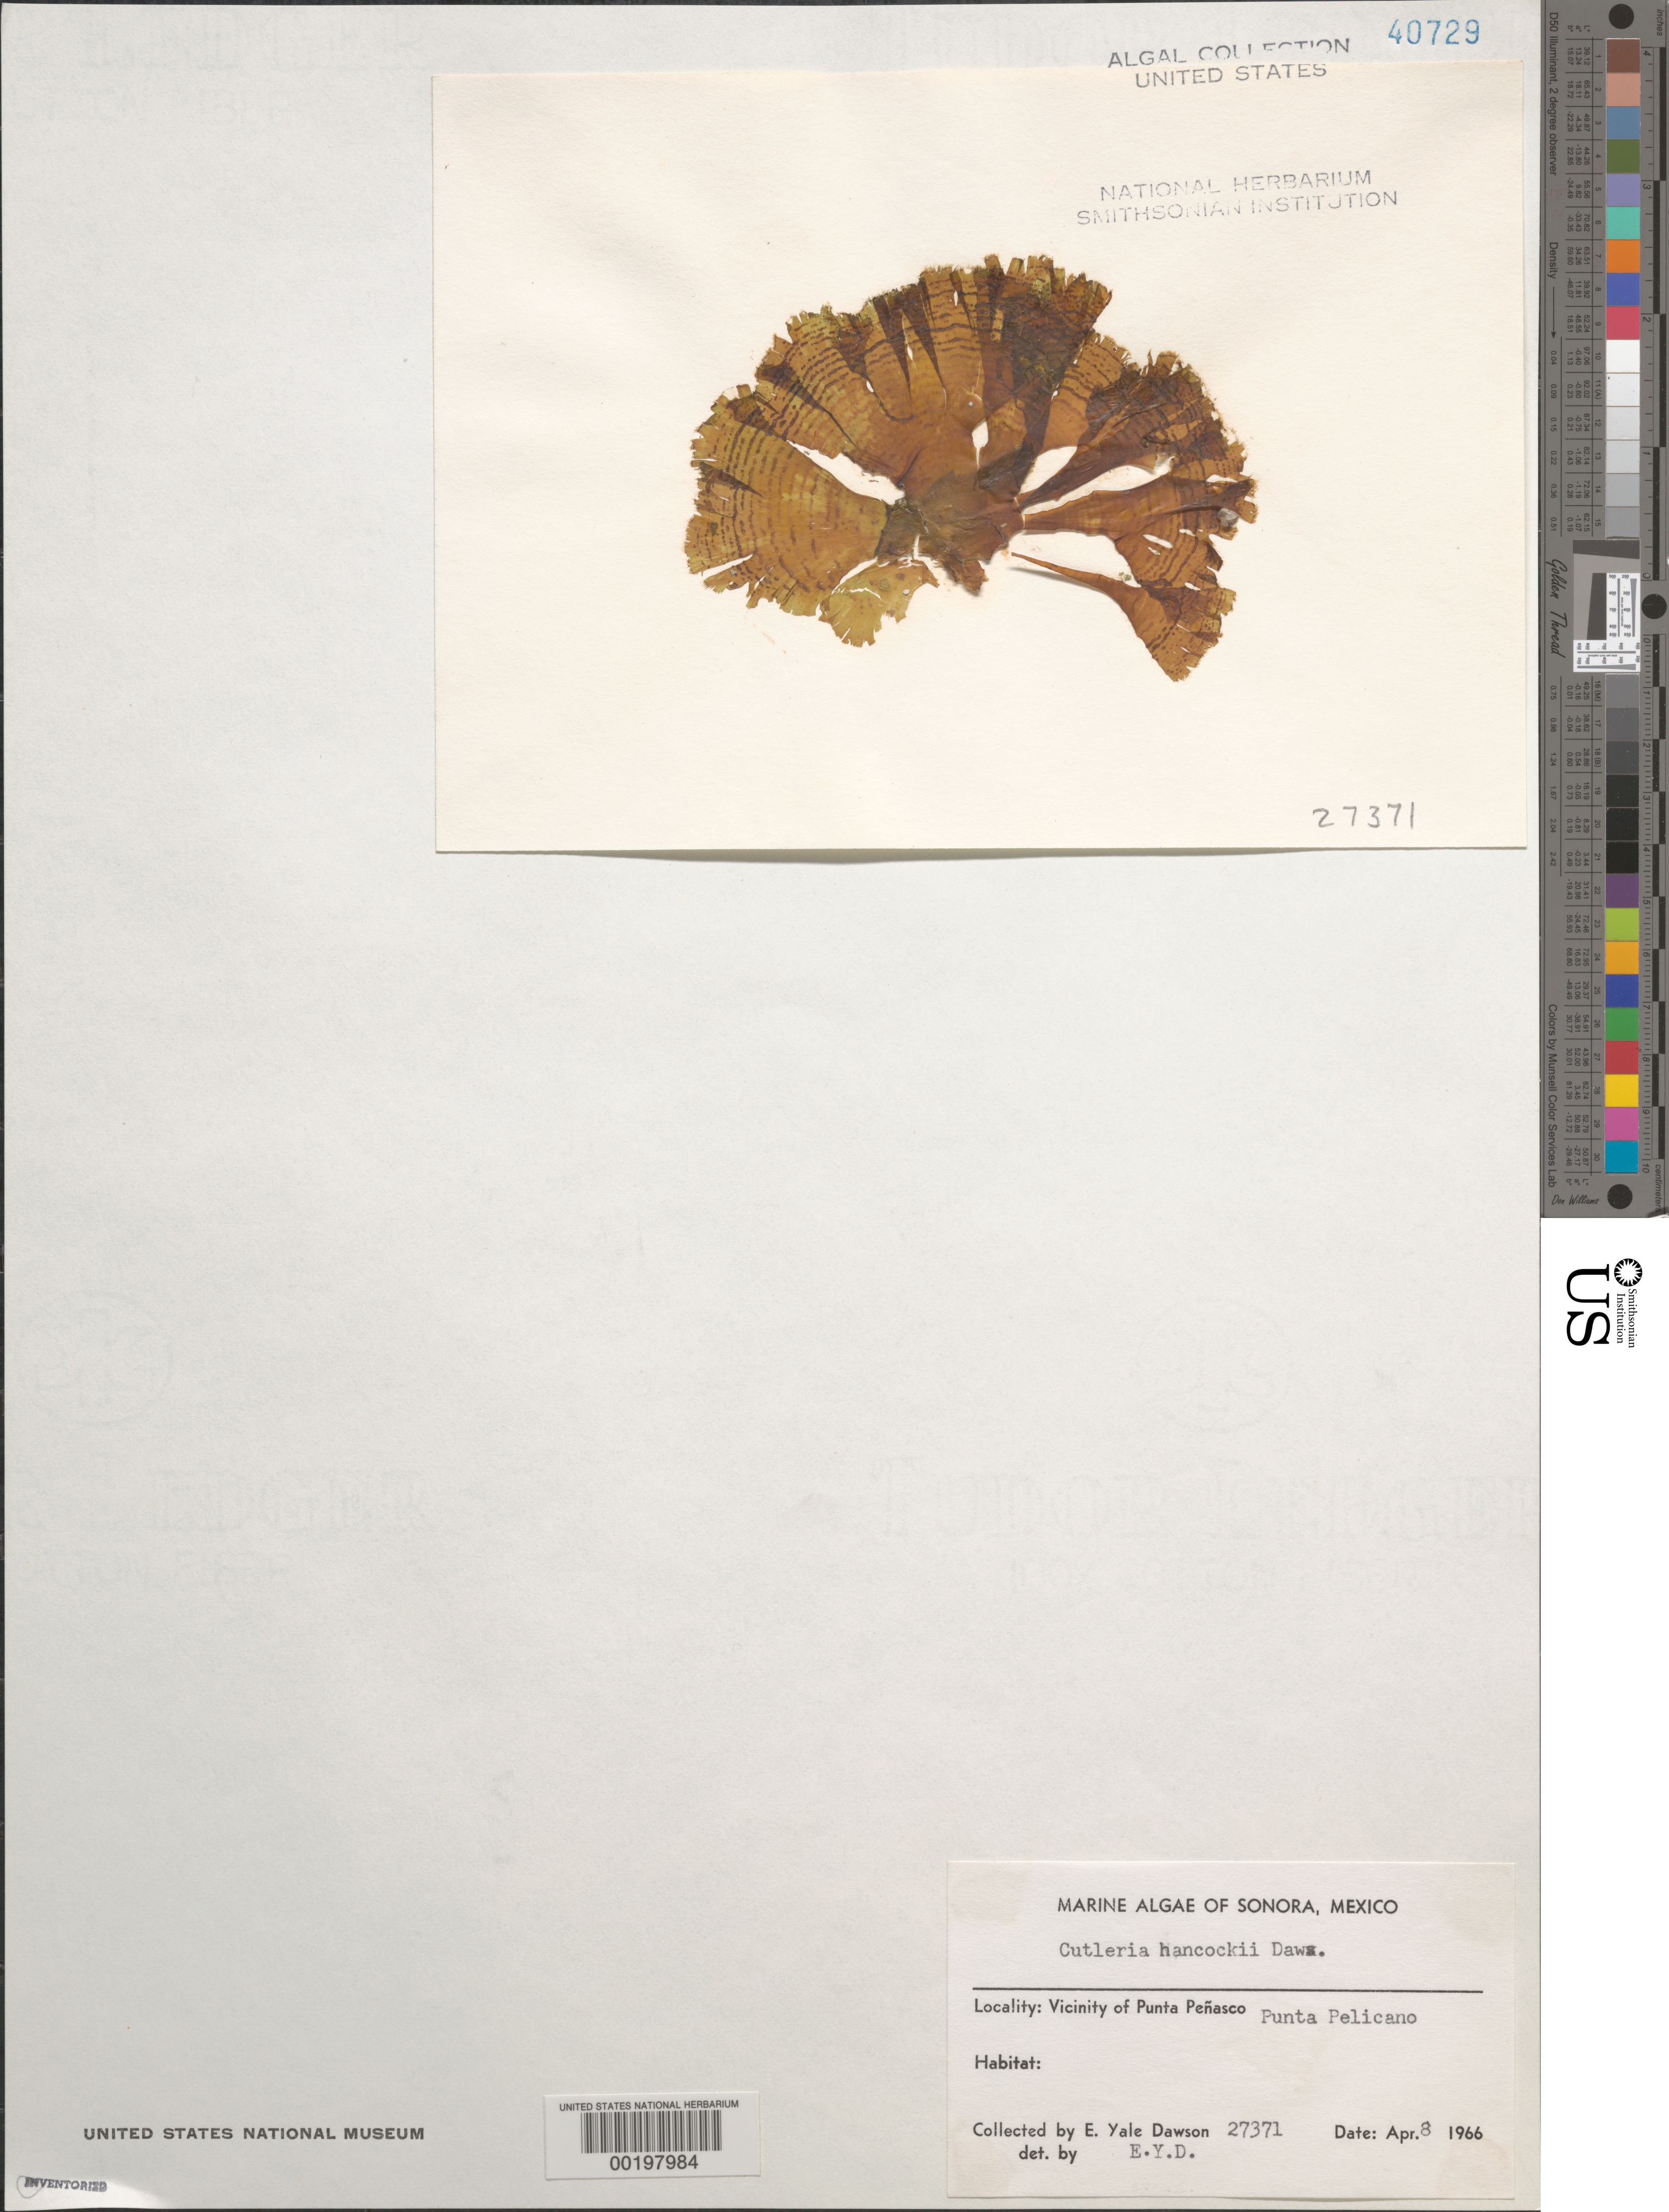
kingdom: Chromista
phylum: Ochrophyta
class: Phaeophyceae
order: Cutleriales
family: Cutleriaceae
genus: Cutleria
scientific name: Cutleria hancockii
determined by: Dawson, E. Y.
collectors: E. Y. Dawson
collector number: EYD 27371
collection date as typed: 08 Apr 1966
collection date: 1966-04-08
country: Mexico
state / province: Sonora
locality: Punta Pelicano, Punta Penasco area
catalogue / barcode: US 40729